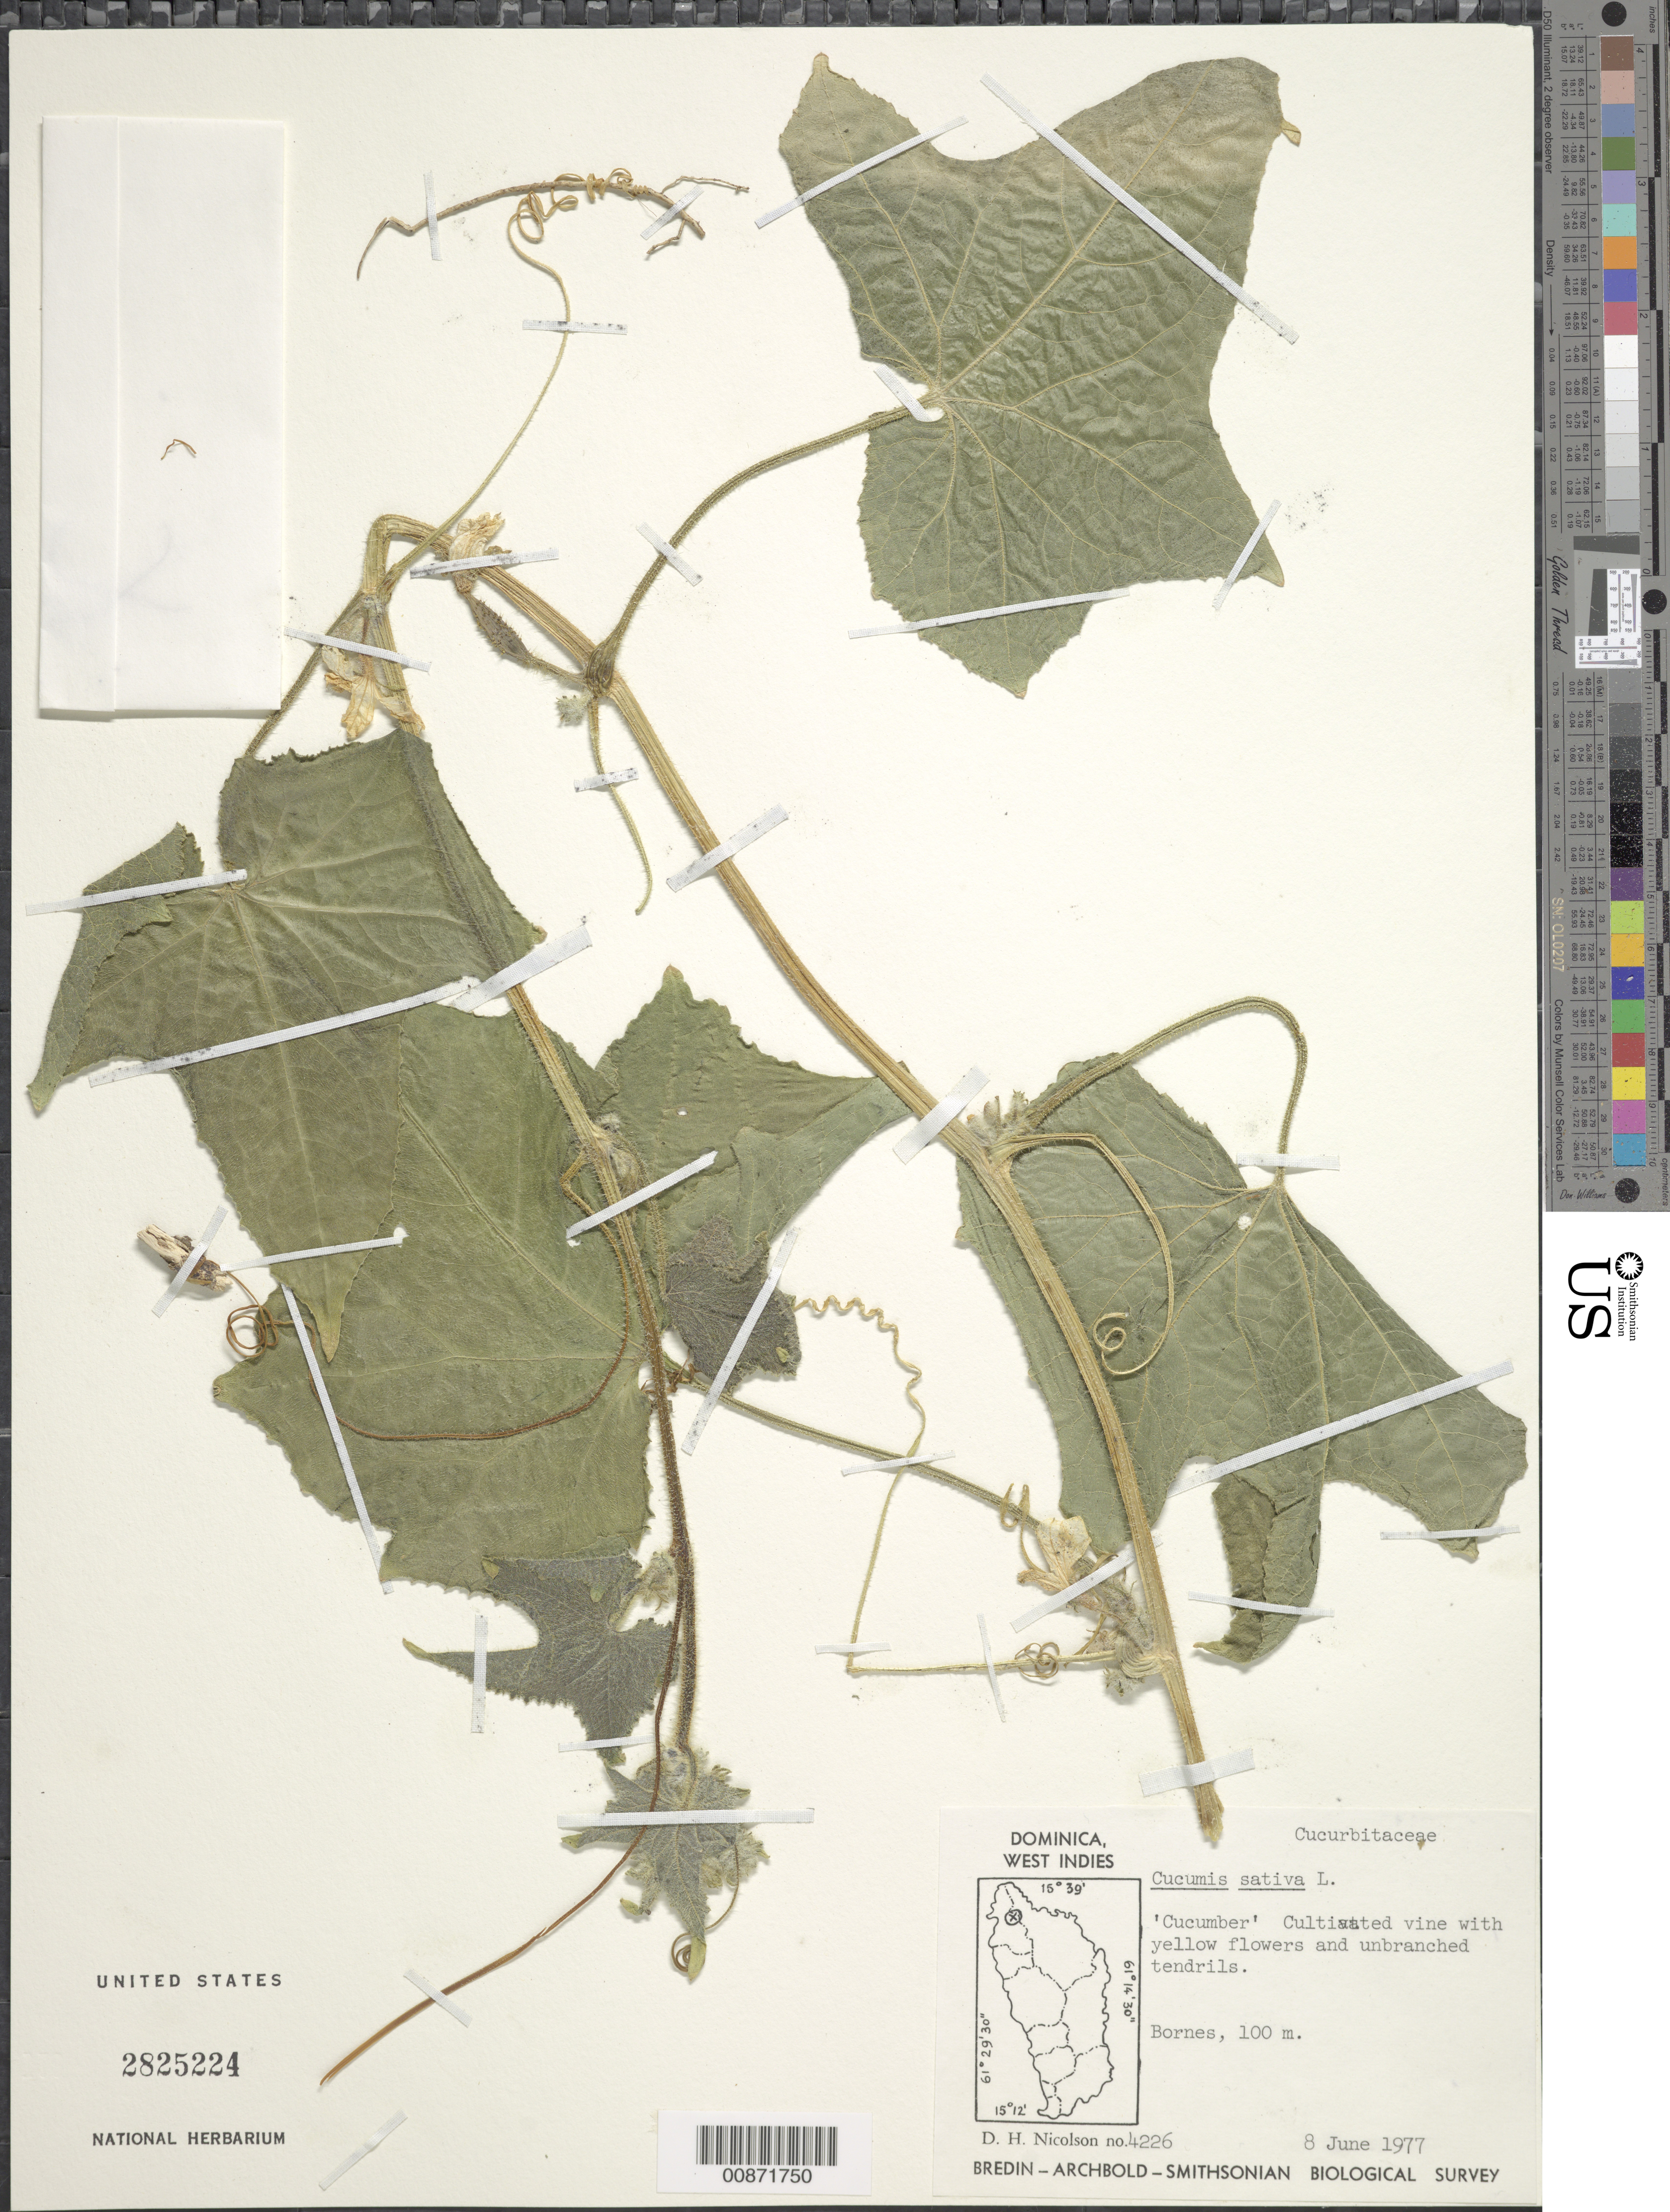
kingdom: Plantae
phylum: Tracheophyta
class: Magnoliopsida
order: Cucurbitales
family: Cucurbitaceae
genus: Cucumis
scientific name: Cucumis sativus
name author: L.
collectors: D. H. Nicolson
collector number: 4226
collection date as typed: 08 Jun 1977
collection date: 1977-06-08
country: Dominica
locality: Bornes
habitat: On cultivated land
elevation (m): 100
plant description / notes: Common name: Cucumber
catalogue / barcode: US 2825224